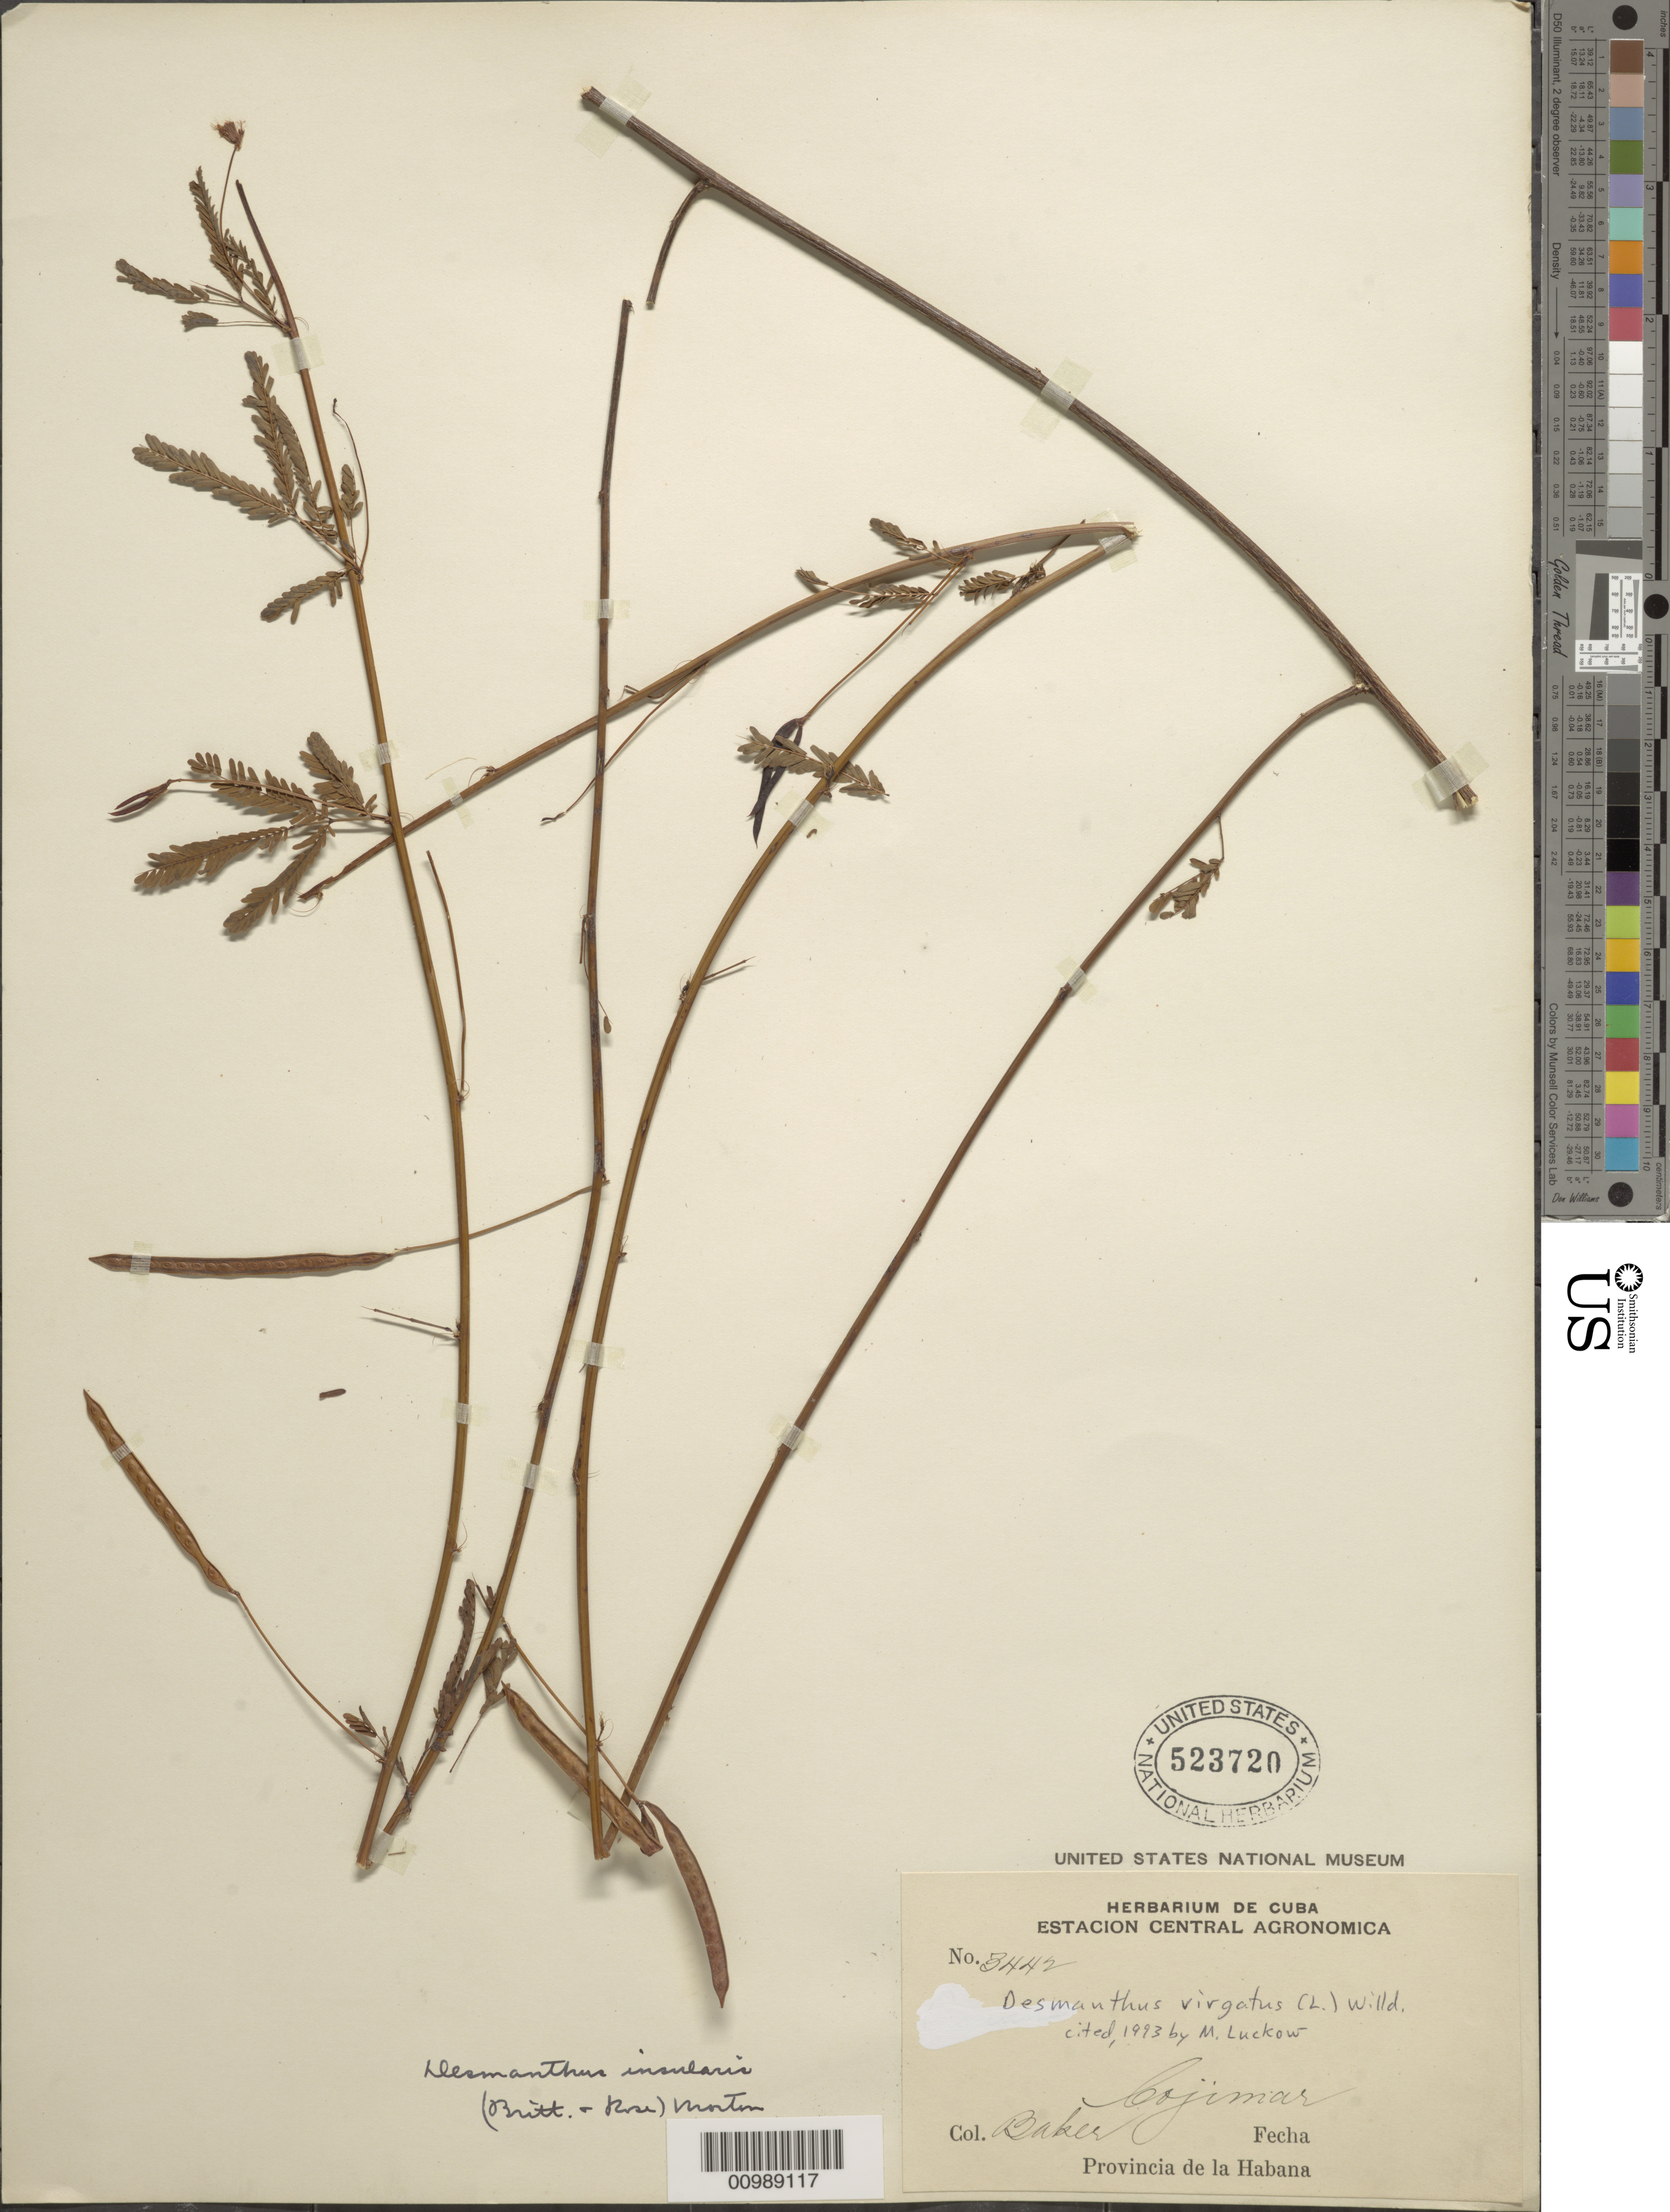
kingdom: Plantae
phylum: Tracheophyta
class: Magnoliopsida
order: Fabales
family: Fabaceae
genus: Desmanthus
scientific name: Desmanthus virgatus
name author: (L.) Willd.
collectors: C. F. Baker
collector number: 3442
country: Cuba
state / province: La Habana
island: Cuba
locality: La Habana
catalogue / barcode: US 523720